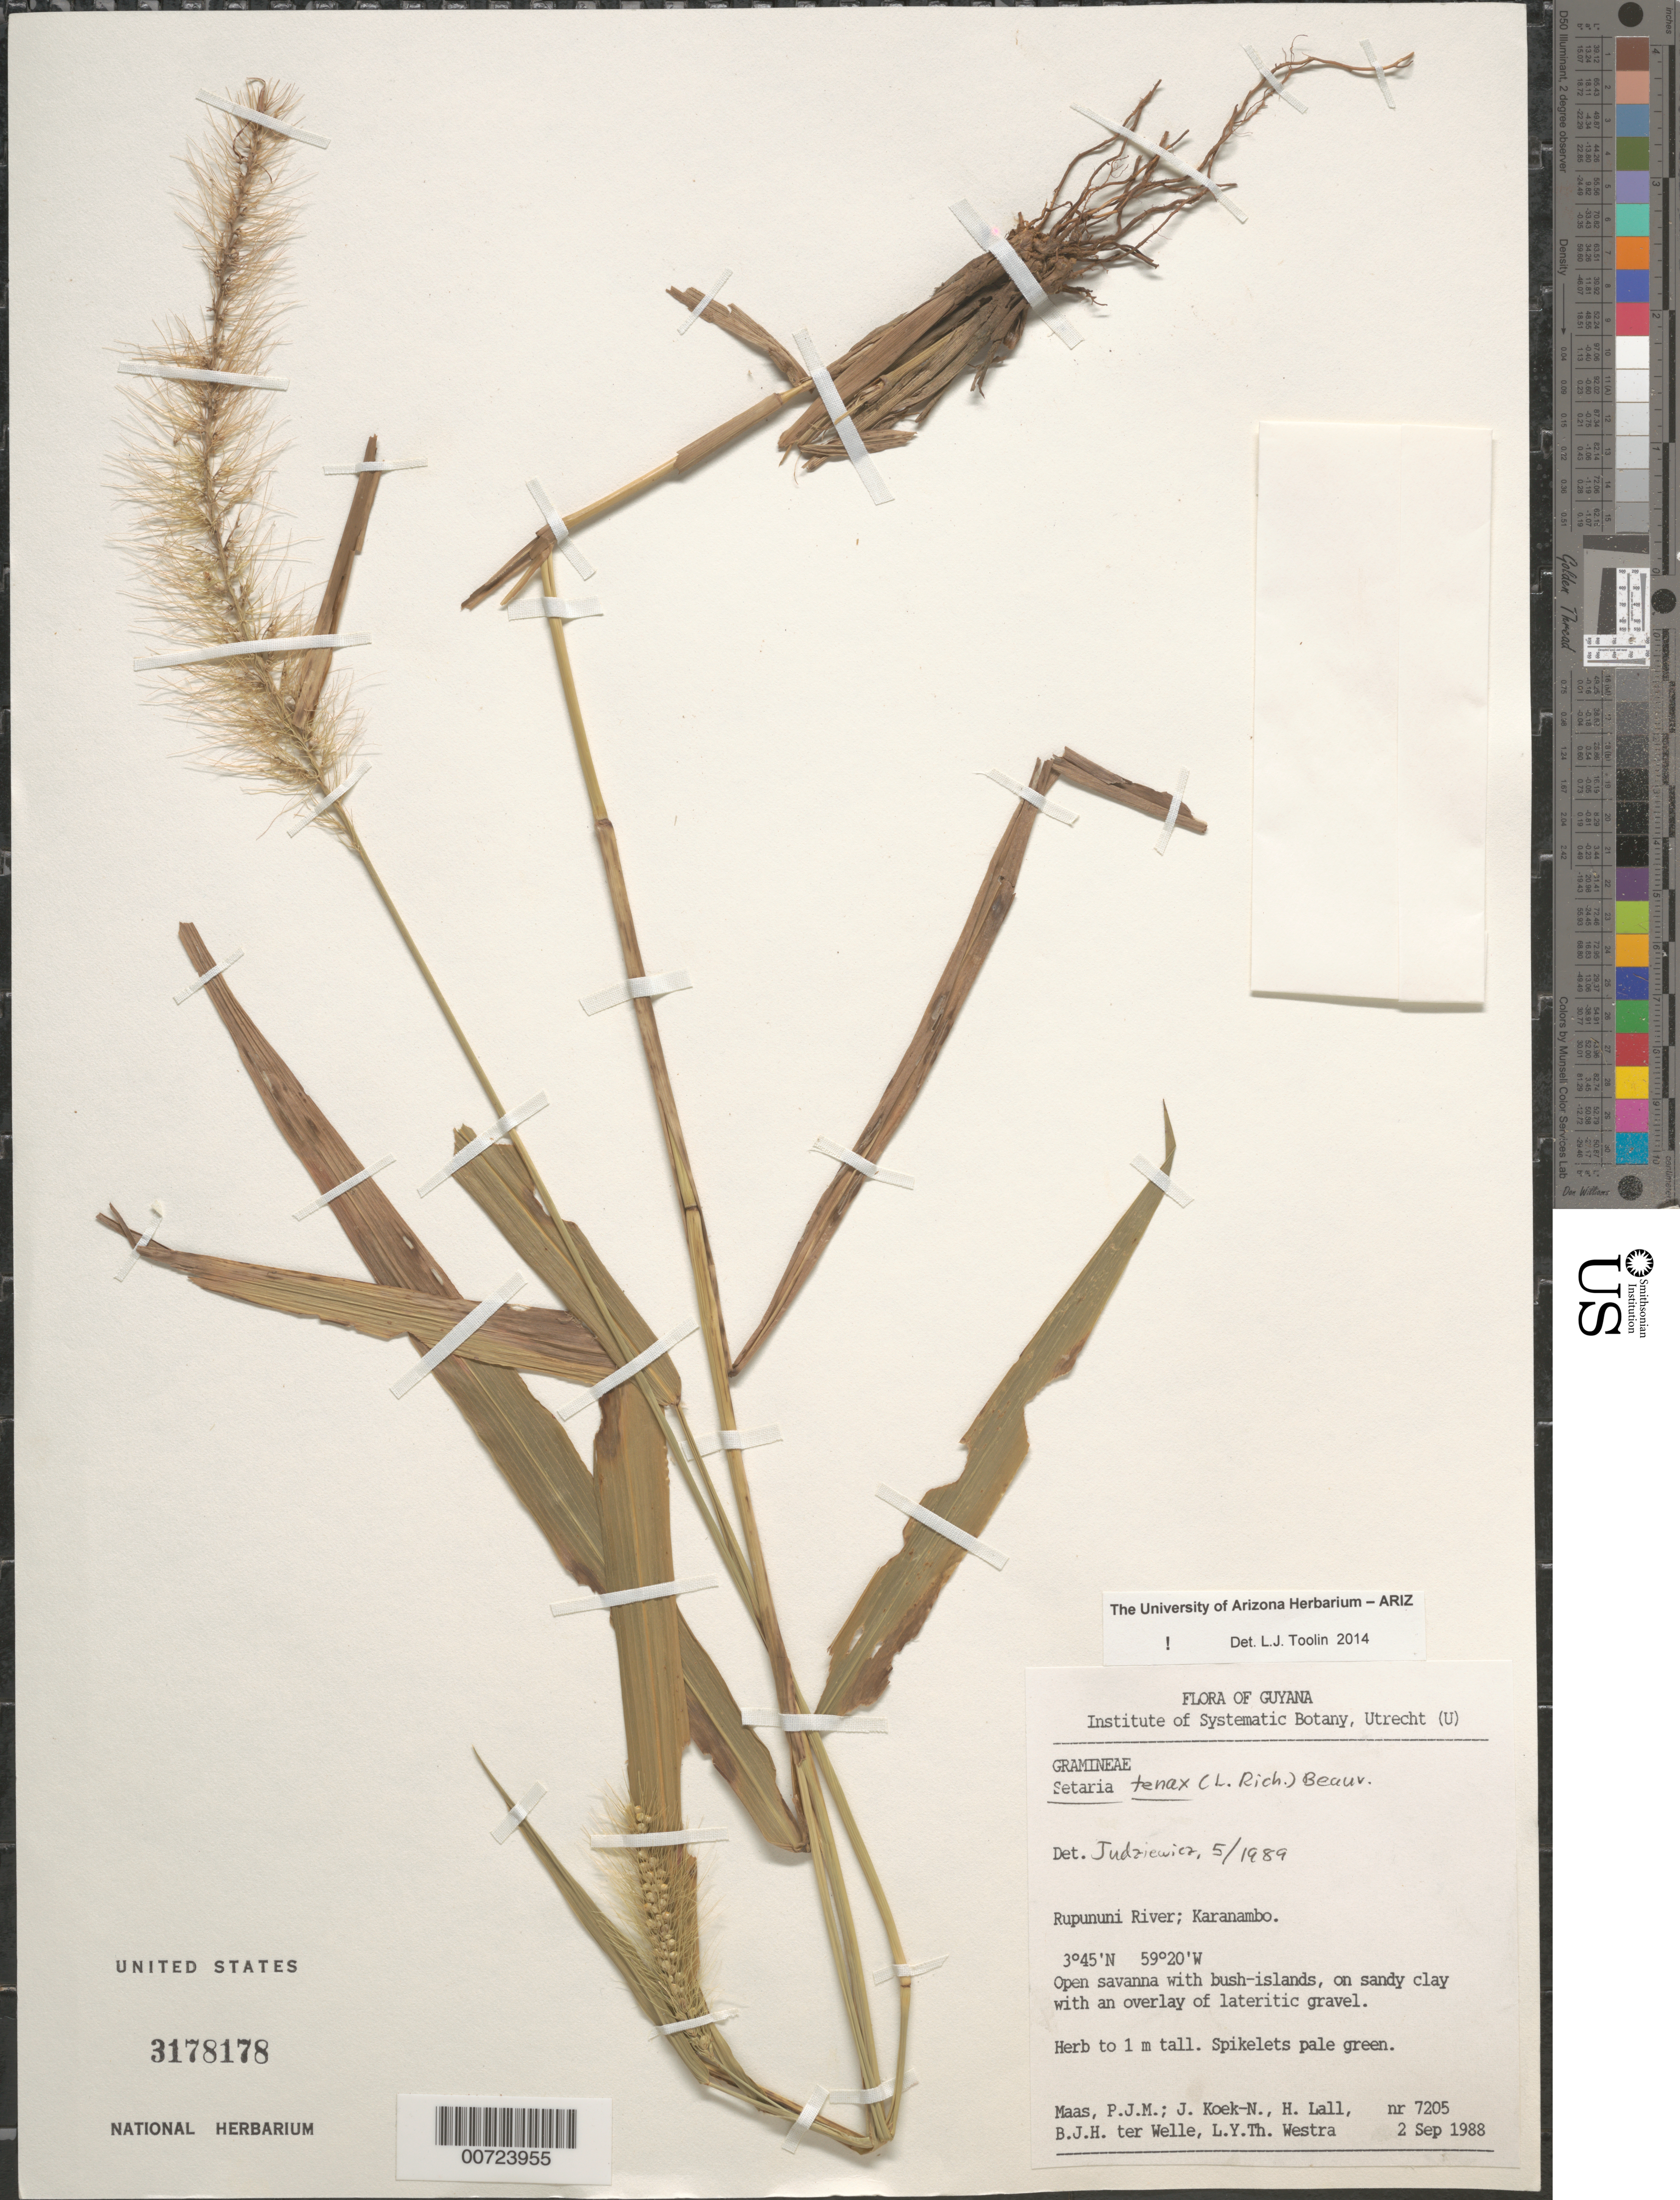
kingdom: Plantae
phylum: Tracheophyta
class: Liliopsida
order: Poales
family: Poaceae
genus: Setaria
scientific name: Setaria tenax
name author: (Rich.) Desv.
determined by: Toolin, L. J.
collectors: P. Maas, J. Koek-Noorman, H. Lall, B. Welle & L. Y. T. Westra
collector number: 7205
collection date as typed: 2-Sep-88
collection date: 1988-09-02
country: Guyana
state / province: U. Takutu-U. Essequibo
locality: Karanambo, Rupununi River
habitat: Open savanna w/bush-islands, on sandy clay w/an overlay of lateritic gravel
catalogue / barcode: US 3178178